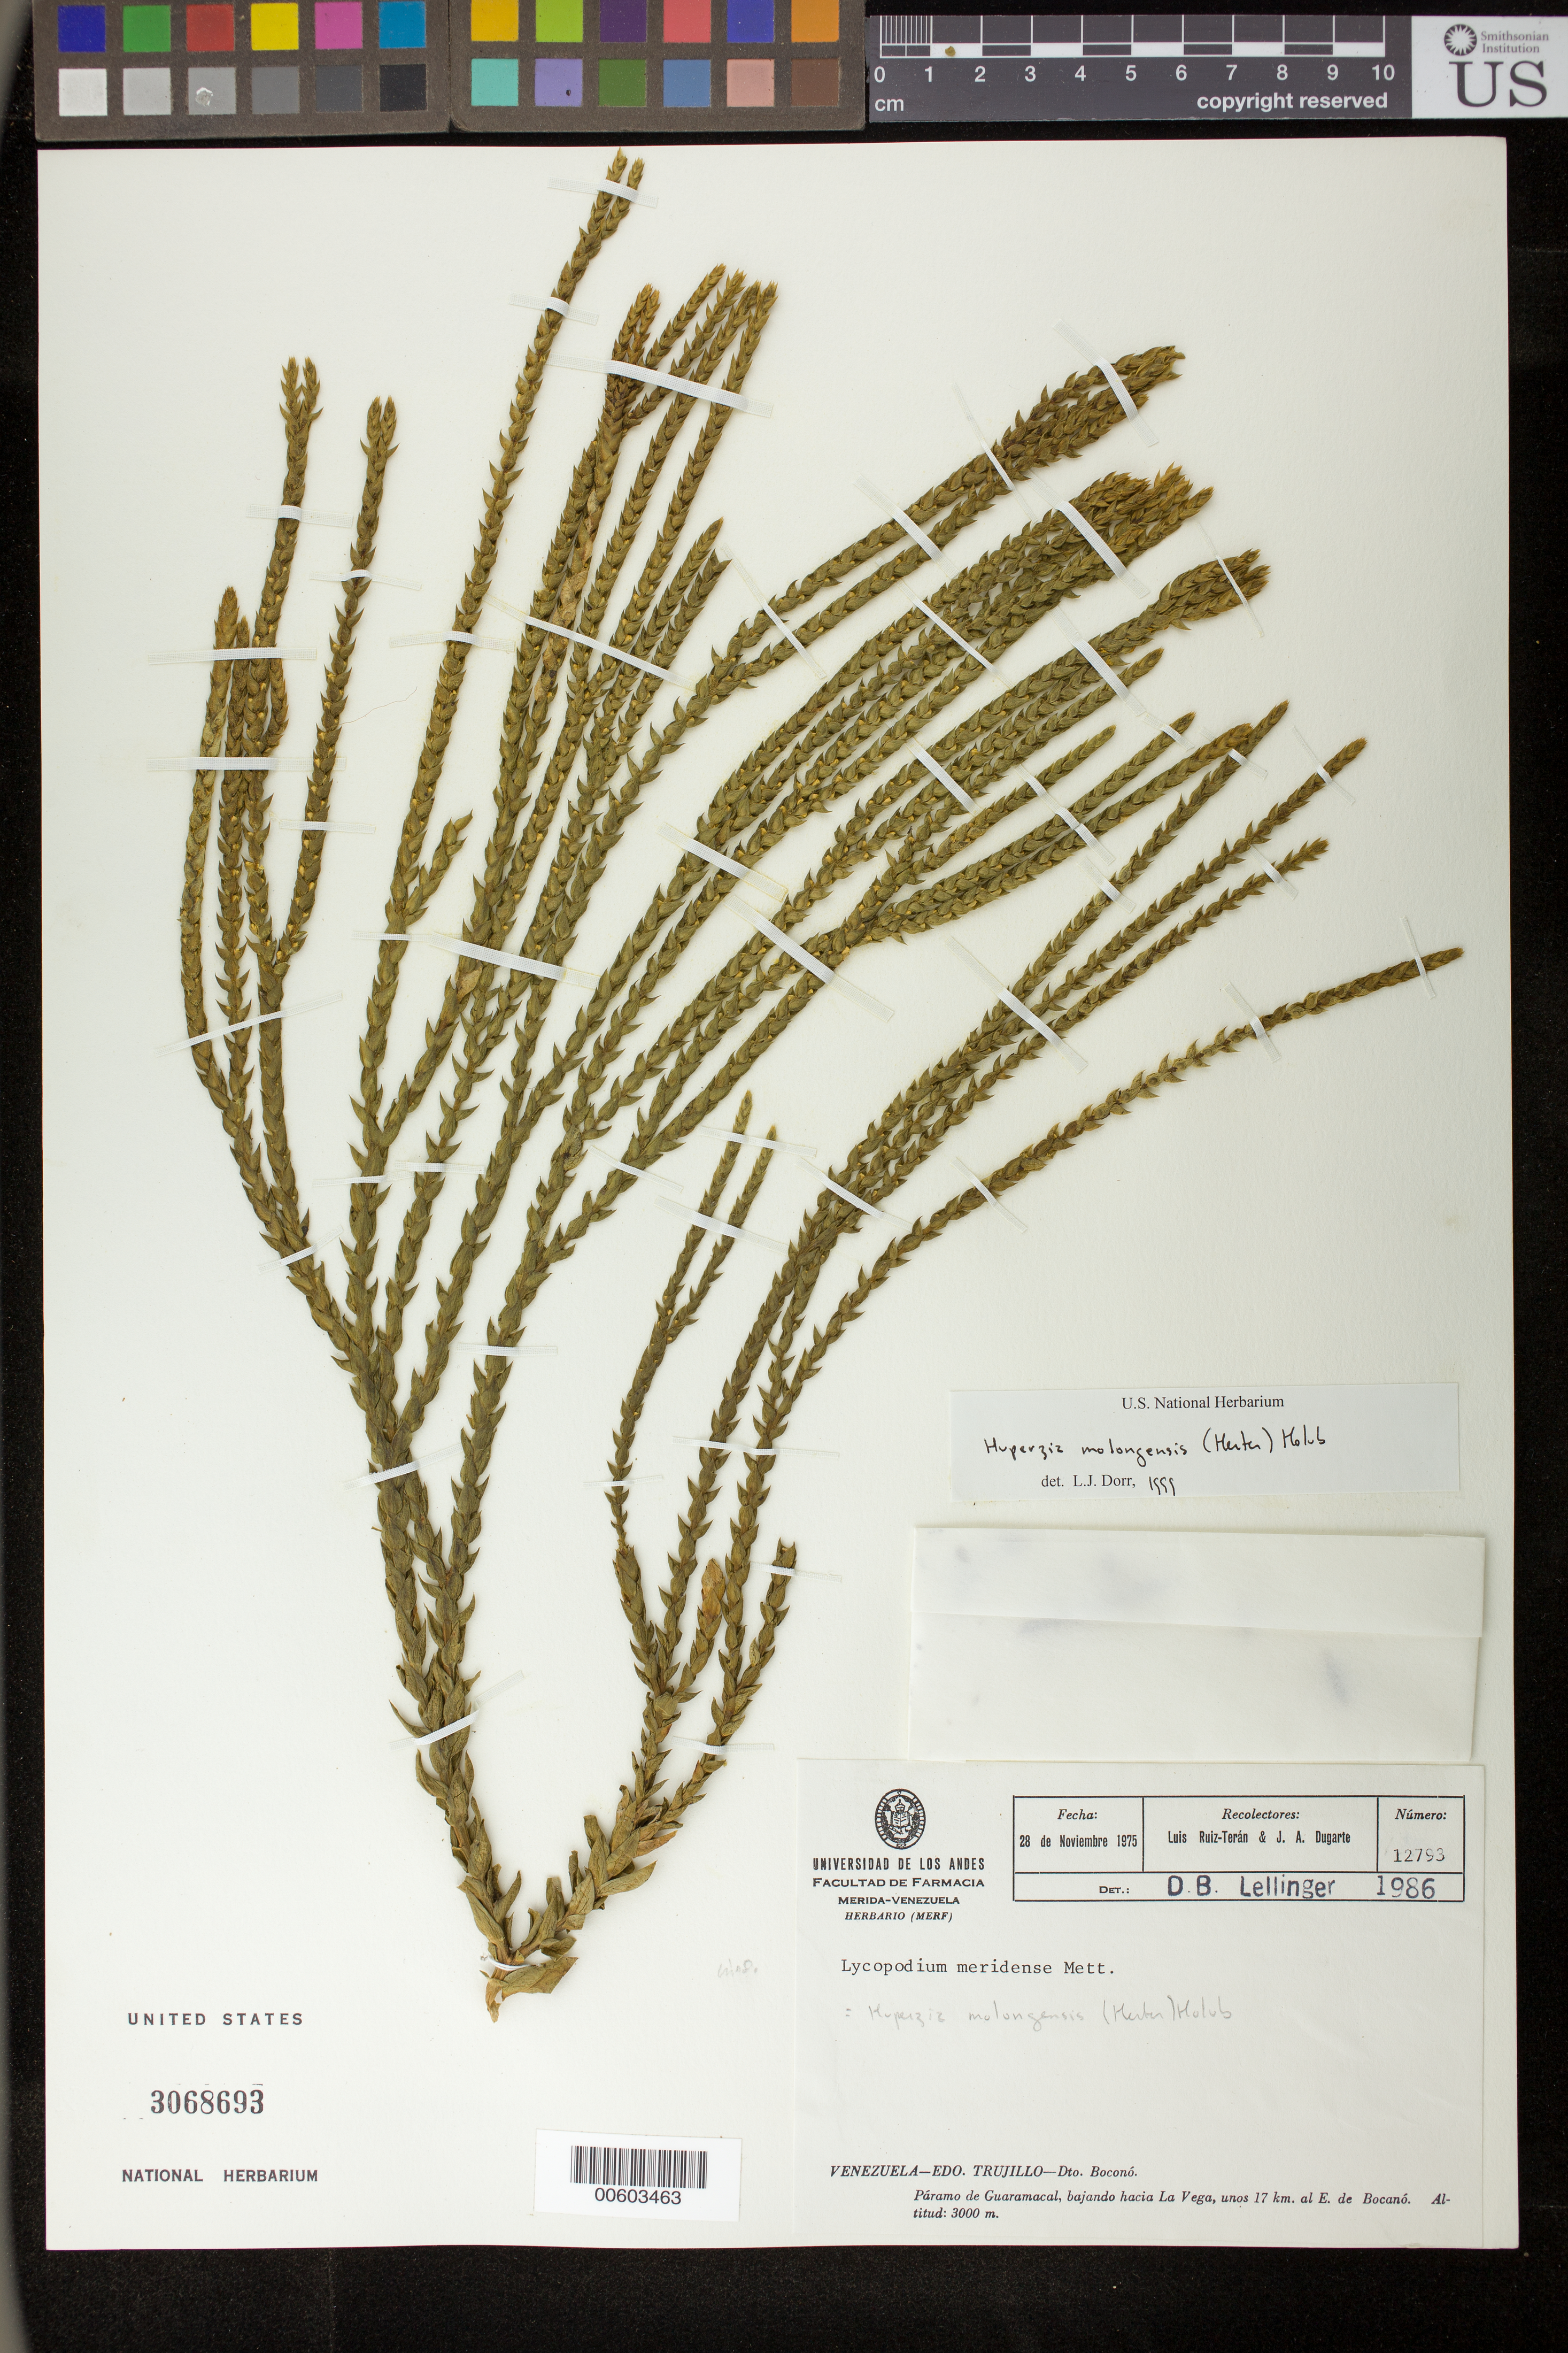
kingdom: Plantae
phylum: Tracheophyta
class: Lycopodiopsida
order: Lycopodiales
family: Lycopodiaceae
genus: Phlegmariurus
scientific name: Phlegmariurus echinatus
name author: (Spring) B. Øllg.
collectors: L. E. Ruíz-Terán & J. Dugarte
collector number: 12793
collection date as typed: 28 Nov 1975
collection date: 1975-11-28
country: Venezuela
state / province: Trujillo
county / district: Boconó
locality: Páramo de Guaramacal, bajando hacia La Vega, unos 17 km al E de Boconó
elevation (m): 3000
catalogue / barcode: US 3068693